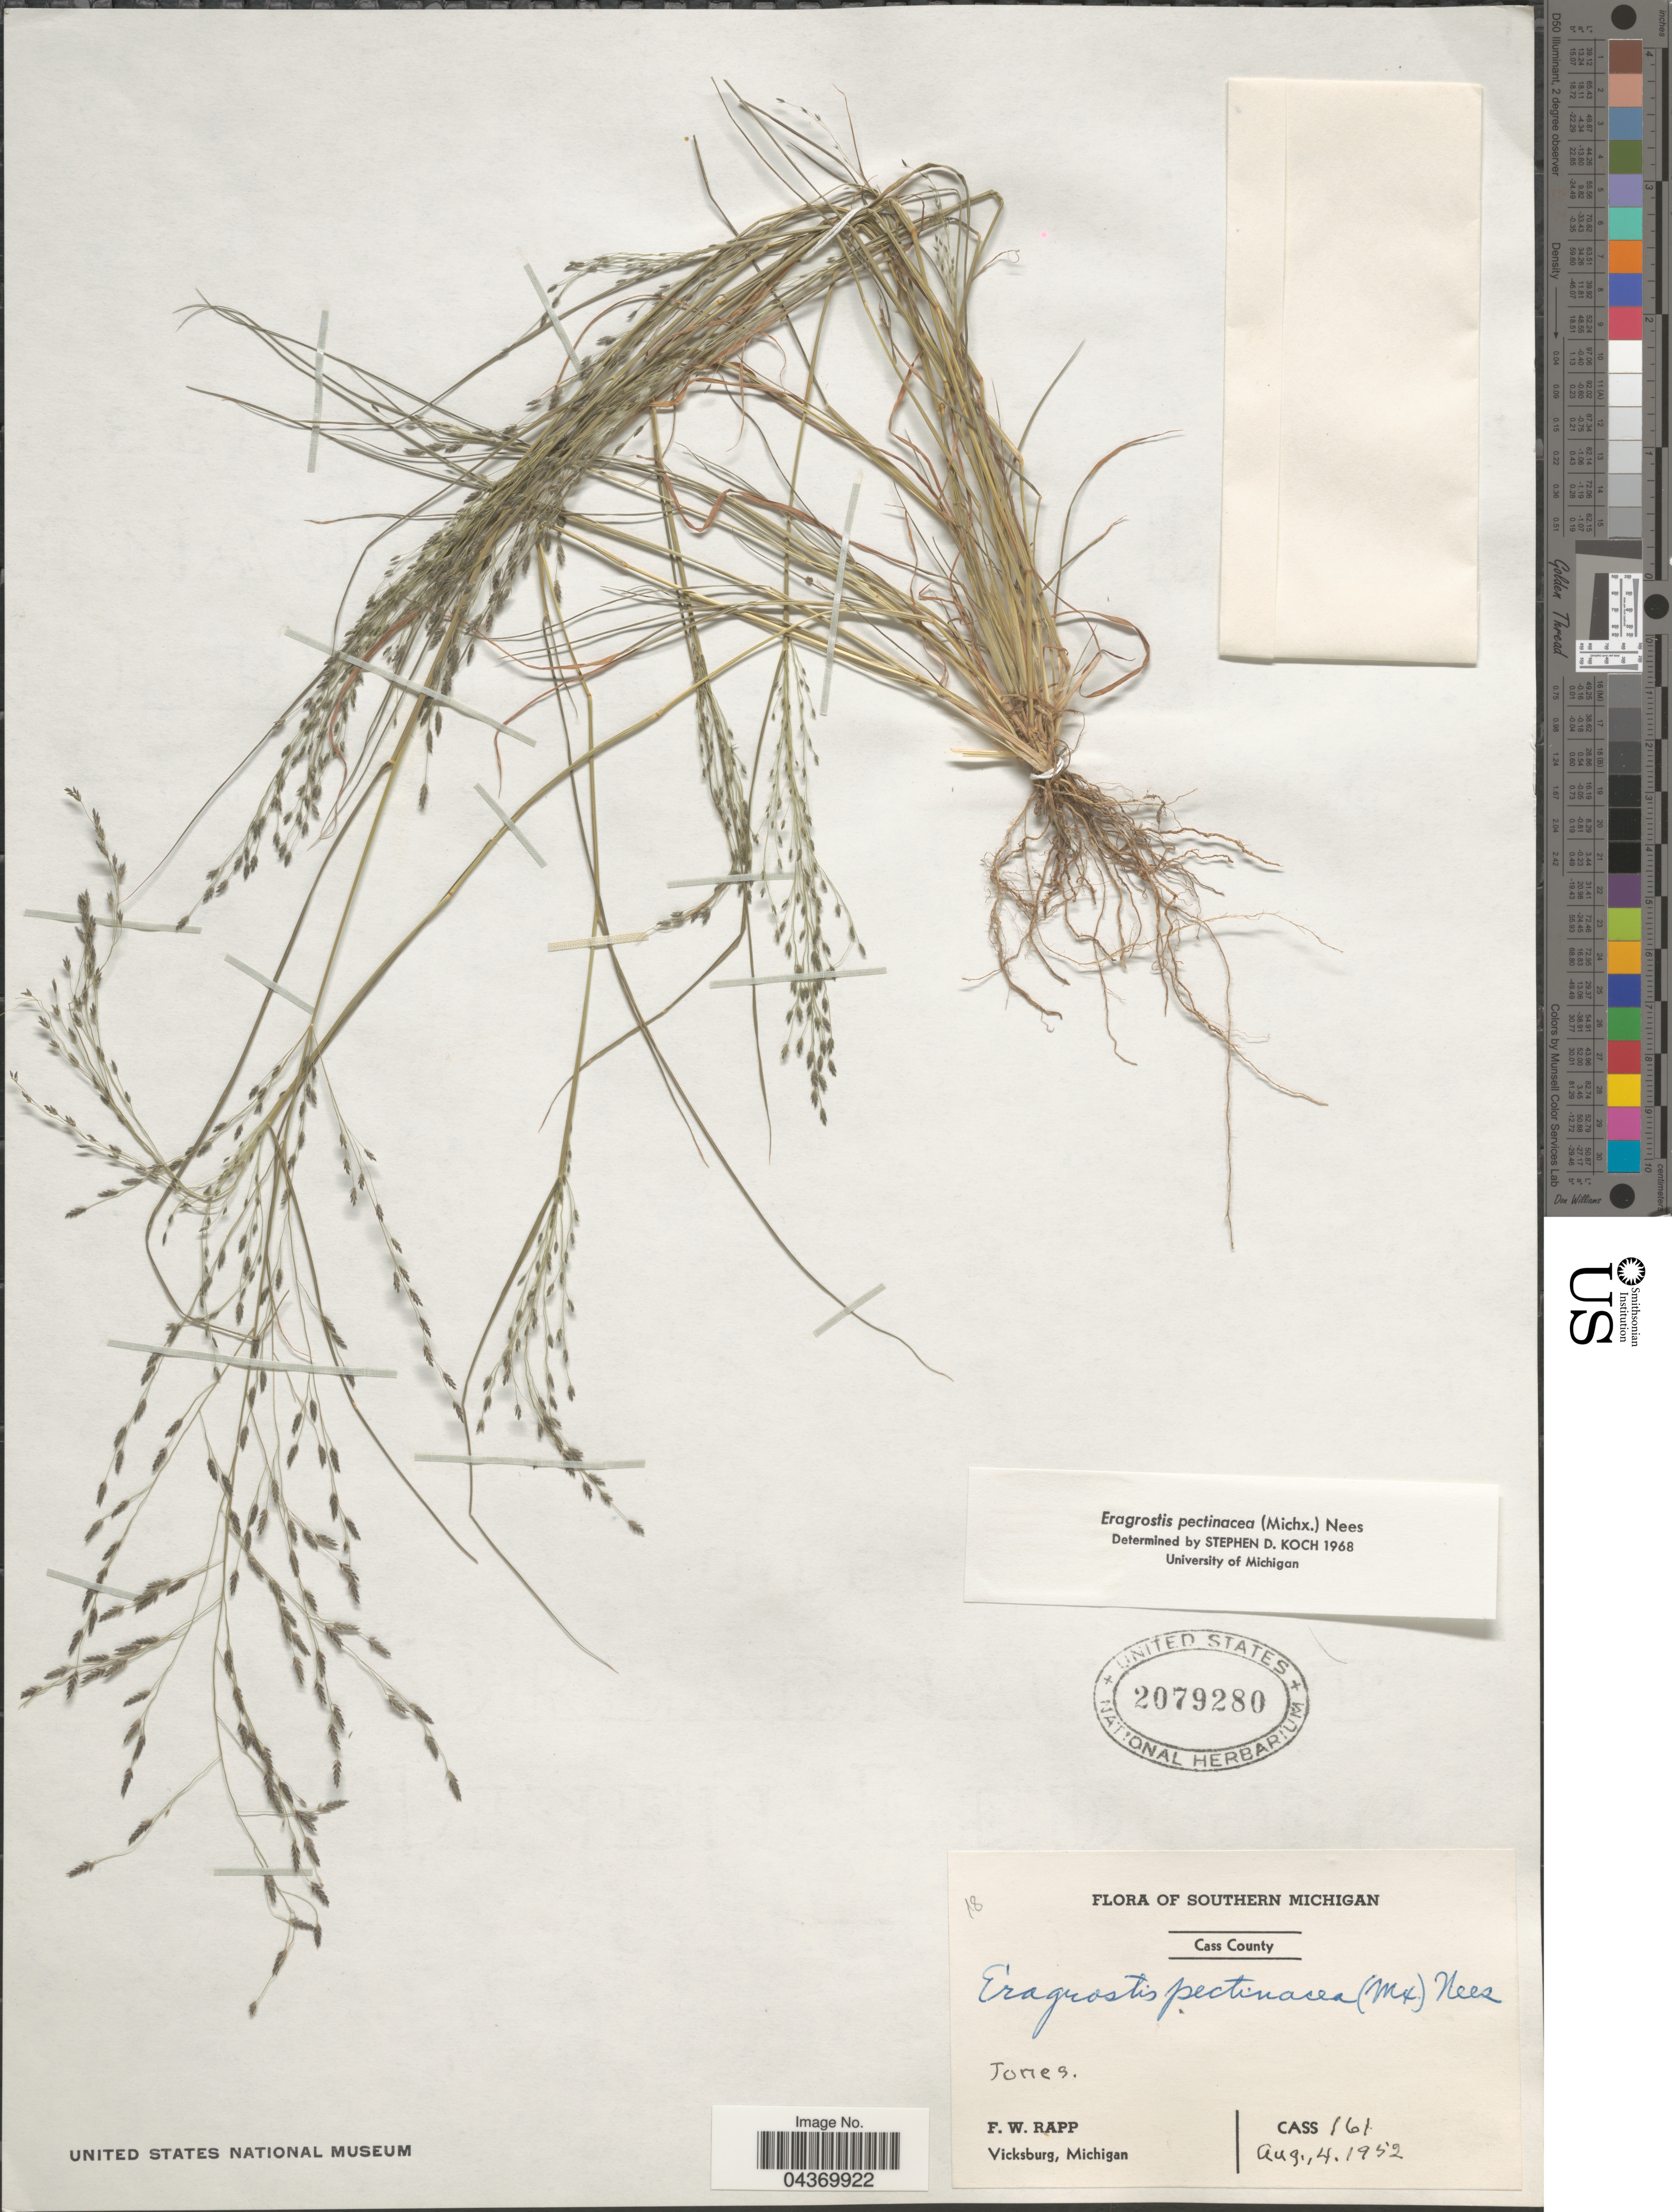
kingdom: Plantae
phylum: Tracheophyta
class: Liliopsida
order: Poales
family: Poaceae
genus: Eragrostis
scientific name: Eragrostis pectinacea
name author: (Michx.) Nees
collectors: F. Rapp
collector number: CASS161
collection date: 1952-08-04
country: United States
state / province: Michigan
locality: Southern Michigan. Cass County. Jones.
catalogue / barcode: US 2079280